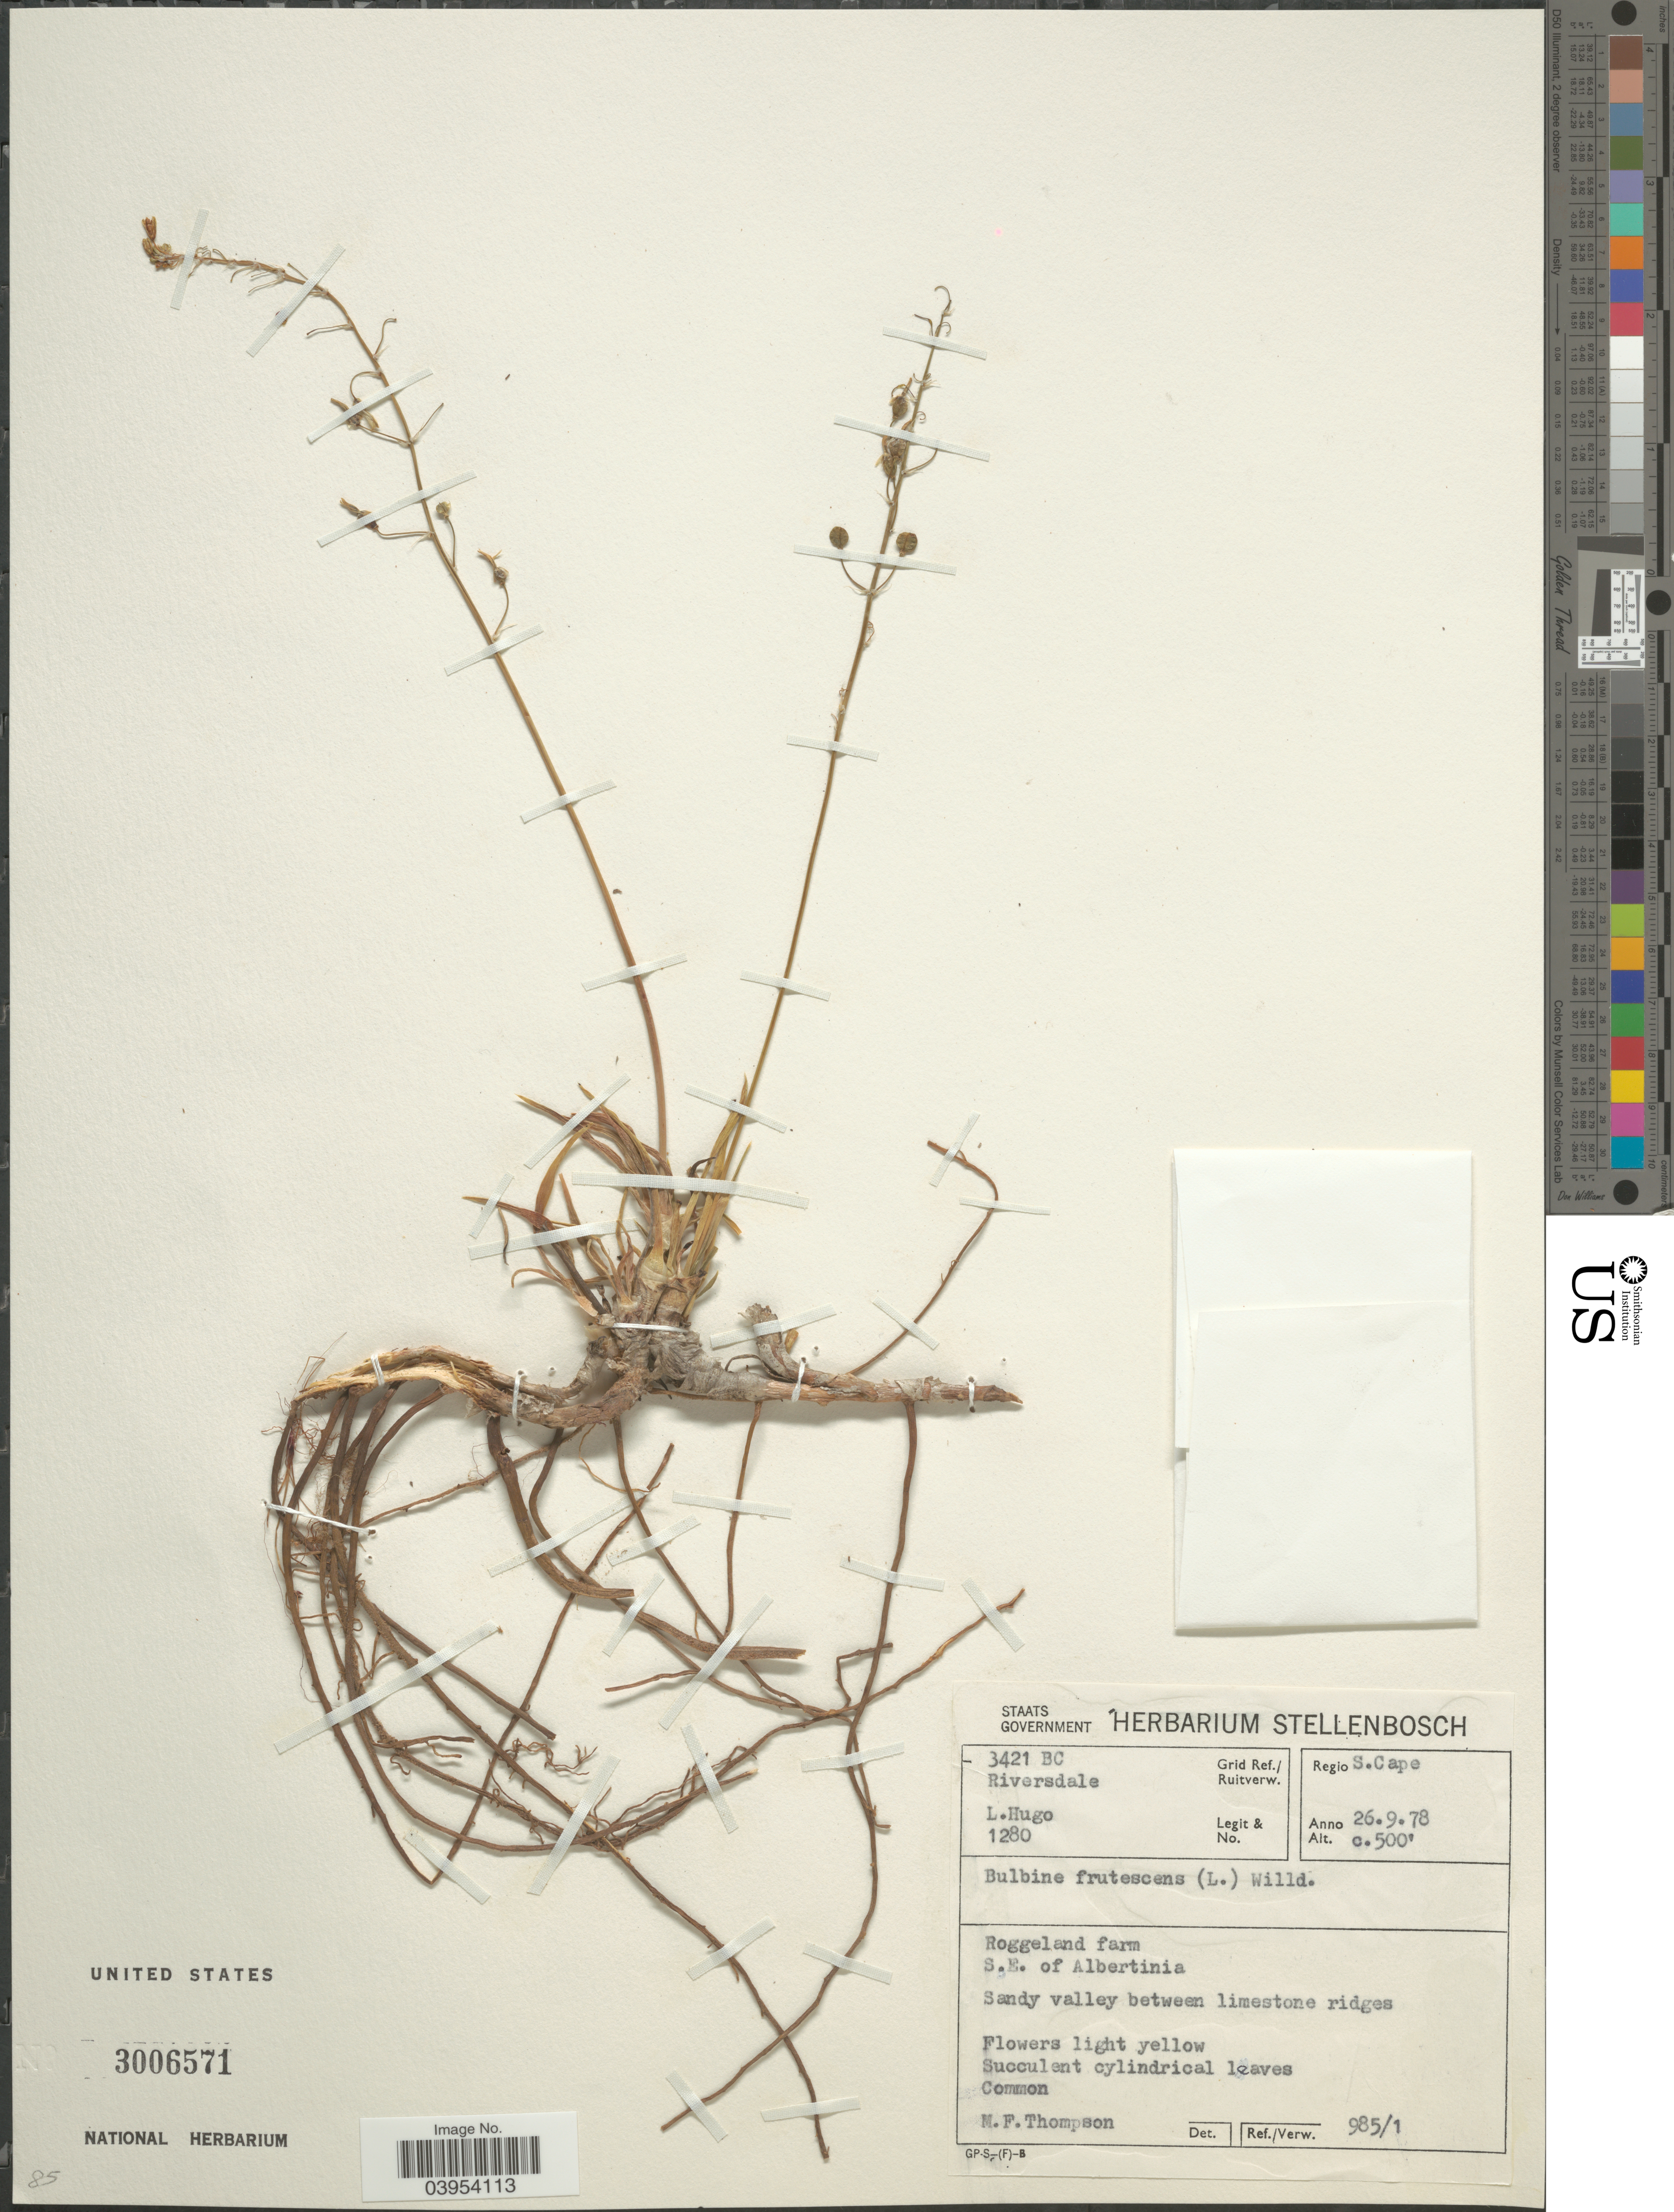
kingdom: Plantae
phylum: Tracheophyta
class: Liliopsida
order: Asparagales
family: Asphodelaceae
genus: Bulbine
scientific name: Bulbine frutescens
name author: (L.) Willd.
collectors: L. Hugo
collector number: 1280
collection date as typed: Transcribed d/m/y: 26/9/78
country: South Africa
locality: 3421BC Grid Ref./Ruitverw. Regio S. Cape. Roggeland farm. S.E. of Albertinia.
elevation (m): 152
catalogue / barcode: US 3006571